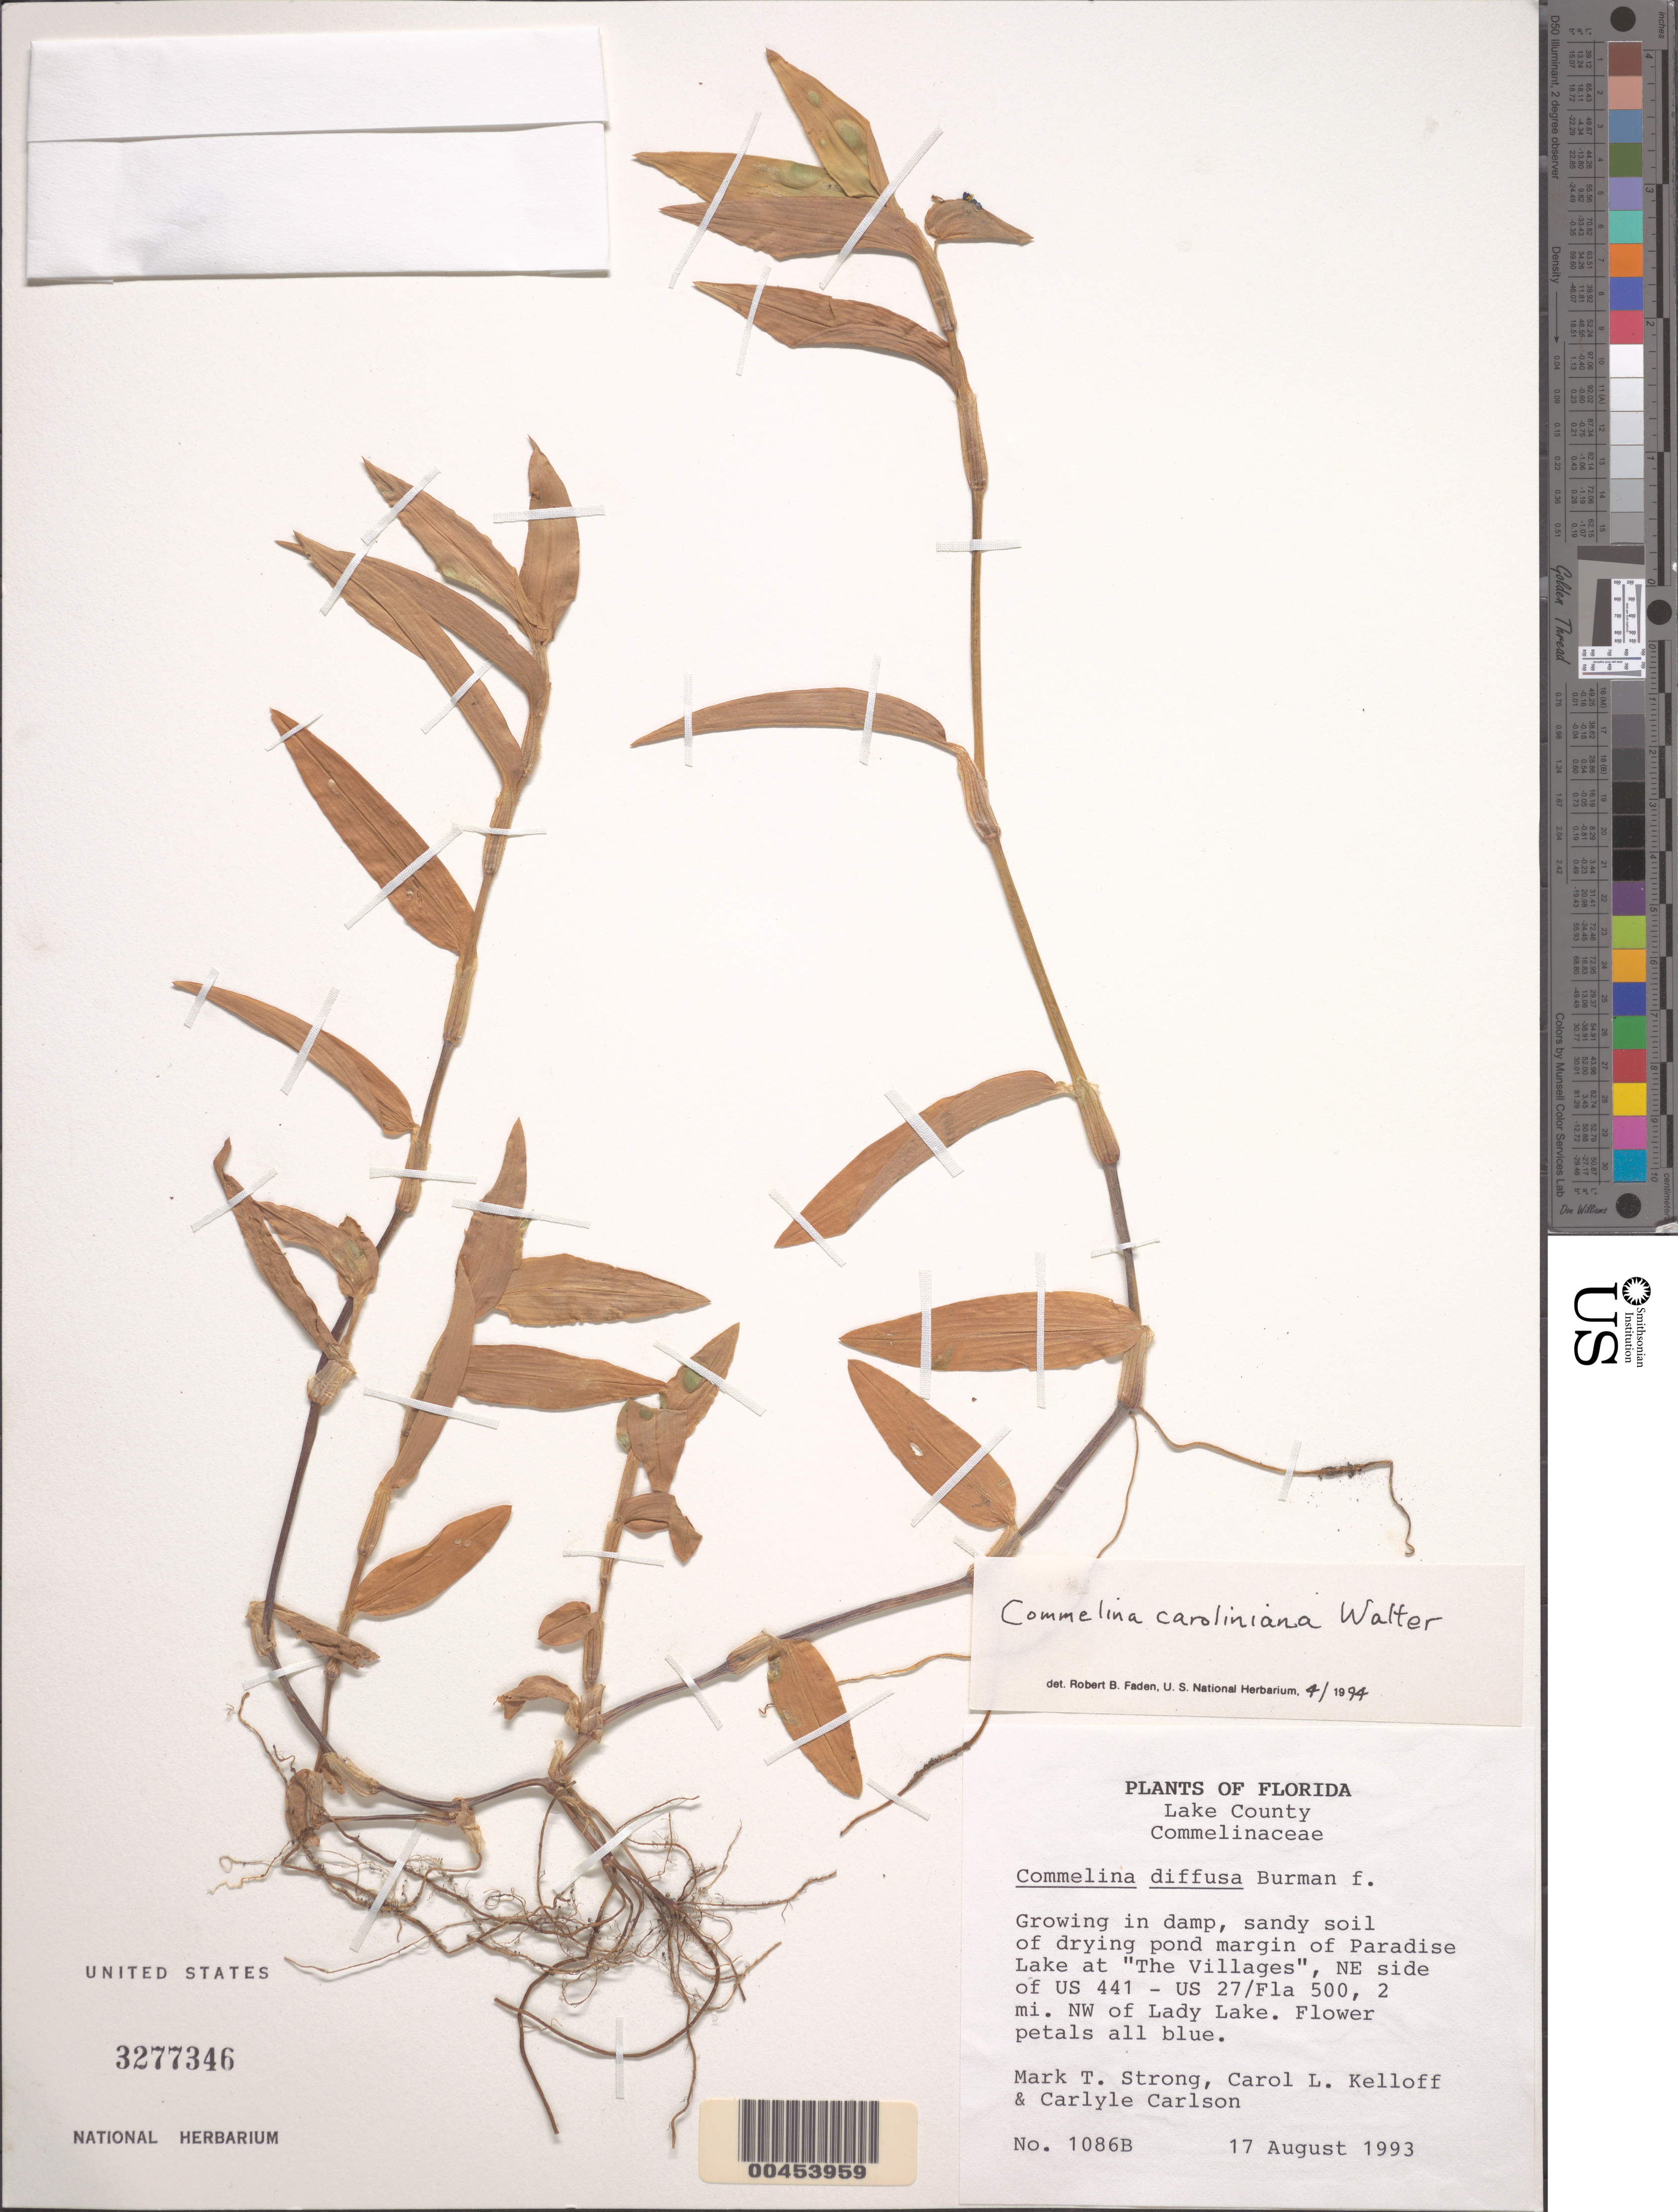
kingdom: Plantae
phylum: Tracheophyta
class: Liliopsida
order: Commelinales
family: Commelinaceae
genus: Commelina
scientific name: Commelina caroliniana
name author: Walter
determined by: Faden, Robert B., (US), Smithsonian Institution - National Museum of Natural History (UNITED STATES)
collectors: M. T. Strong, C. L. Kelloff & C. Carlson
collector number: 1086b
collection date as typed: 17 Aug 1993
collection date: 1993-08-17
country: United States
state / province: Florida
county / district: Lake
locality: Paradise lake, ne side of us 441 - us 27/fla 500, nw of lake lake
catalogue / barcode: US 3277346